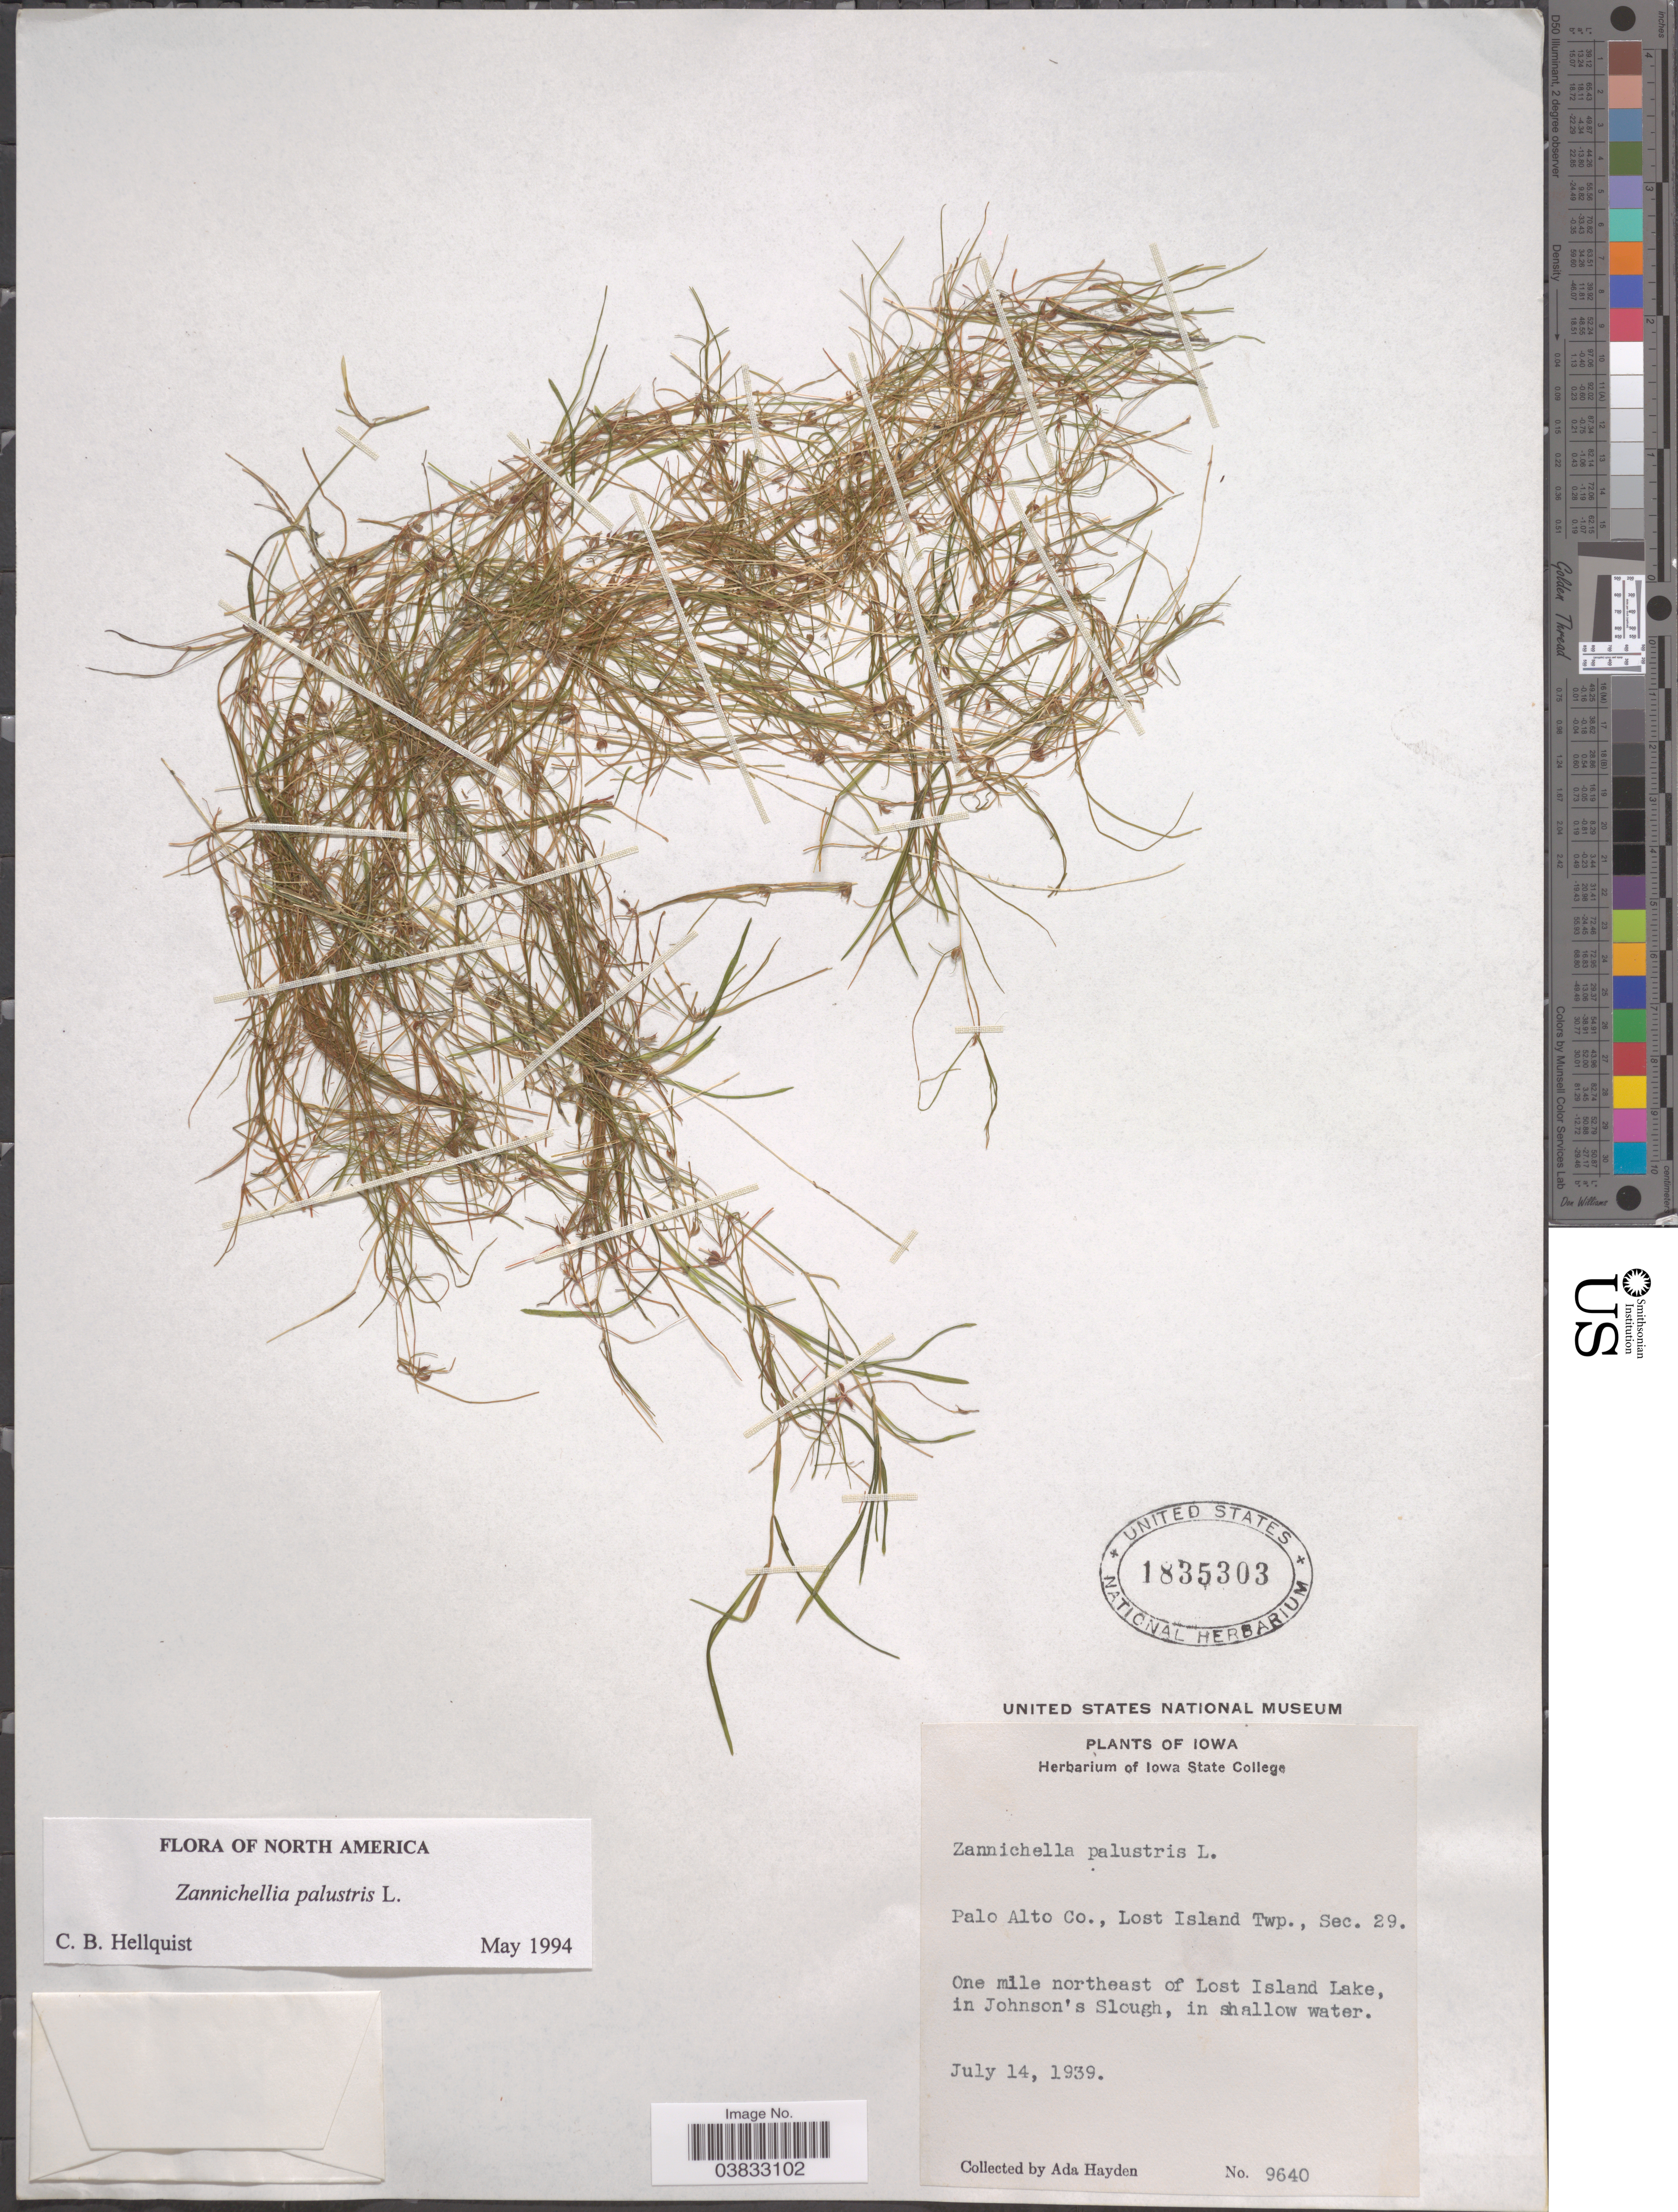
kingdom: Plantae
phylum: Tracheophyta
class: Liliopsida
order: Alismatales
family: Potamogetonaceae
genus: Zannichellia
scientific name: Zannichellia palustris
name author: L.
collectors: Ada Hayden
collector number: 9640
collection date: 1939-07-14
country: United States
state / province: Iowa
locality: Palo Alto Co., Lost Island Twp., Sec. 29. One mile northeast of Lost Island Lake, in Johnson's Slough, in shallow water.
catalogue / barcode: US 1835303